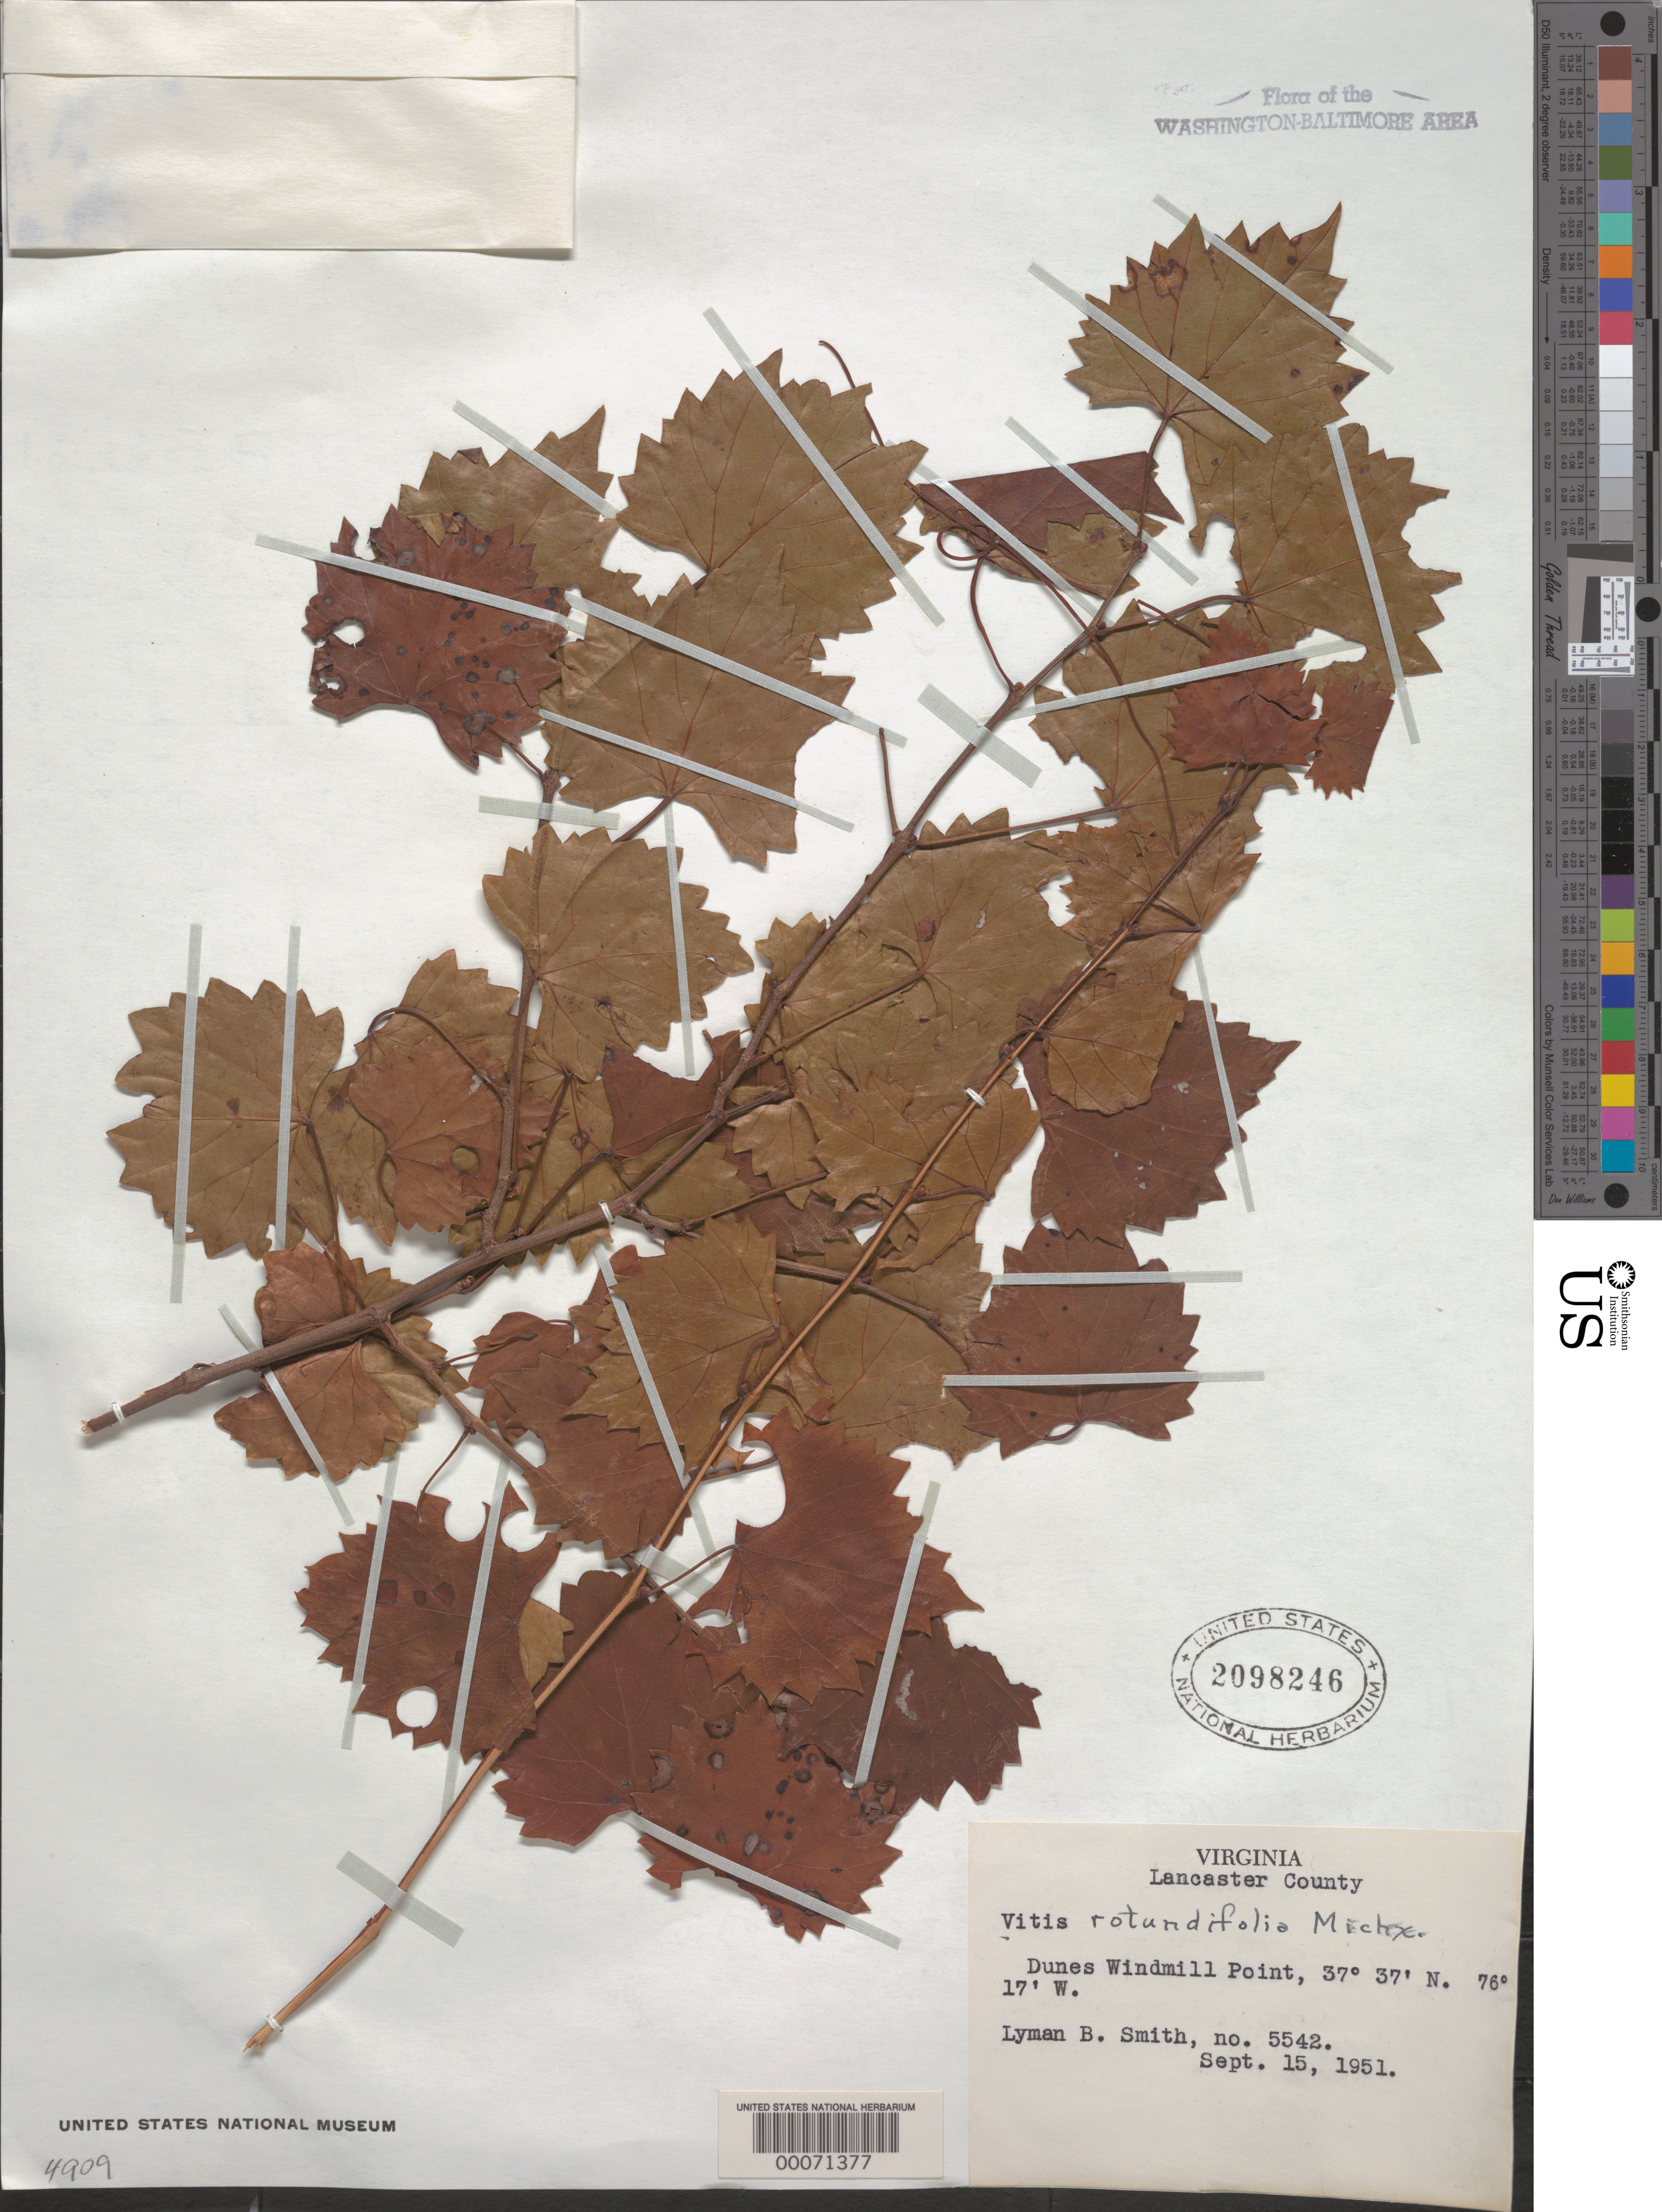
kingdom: Plantae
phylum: Tracheophyta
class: Magnoliopsida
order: Vitales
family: Vitaceae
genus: Vitis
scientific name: Vitis rotundifolia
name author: Michx.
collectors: L. Smith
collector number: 5542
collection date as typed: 15 Sep 1951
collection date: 1951-09-15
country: United States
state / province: Virginia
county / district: Lancaster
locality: Windmill Point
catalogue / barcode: US 2098246